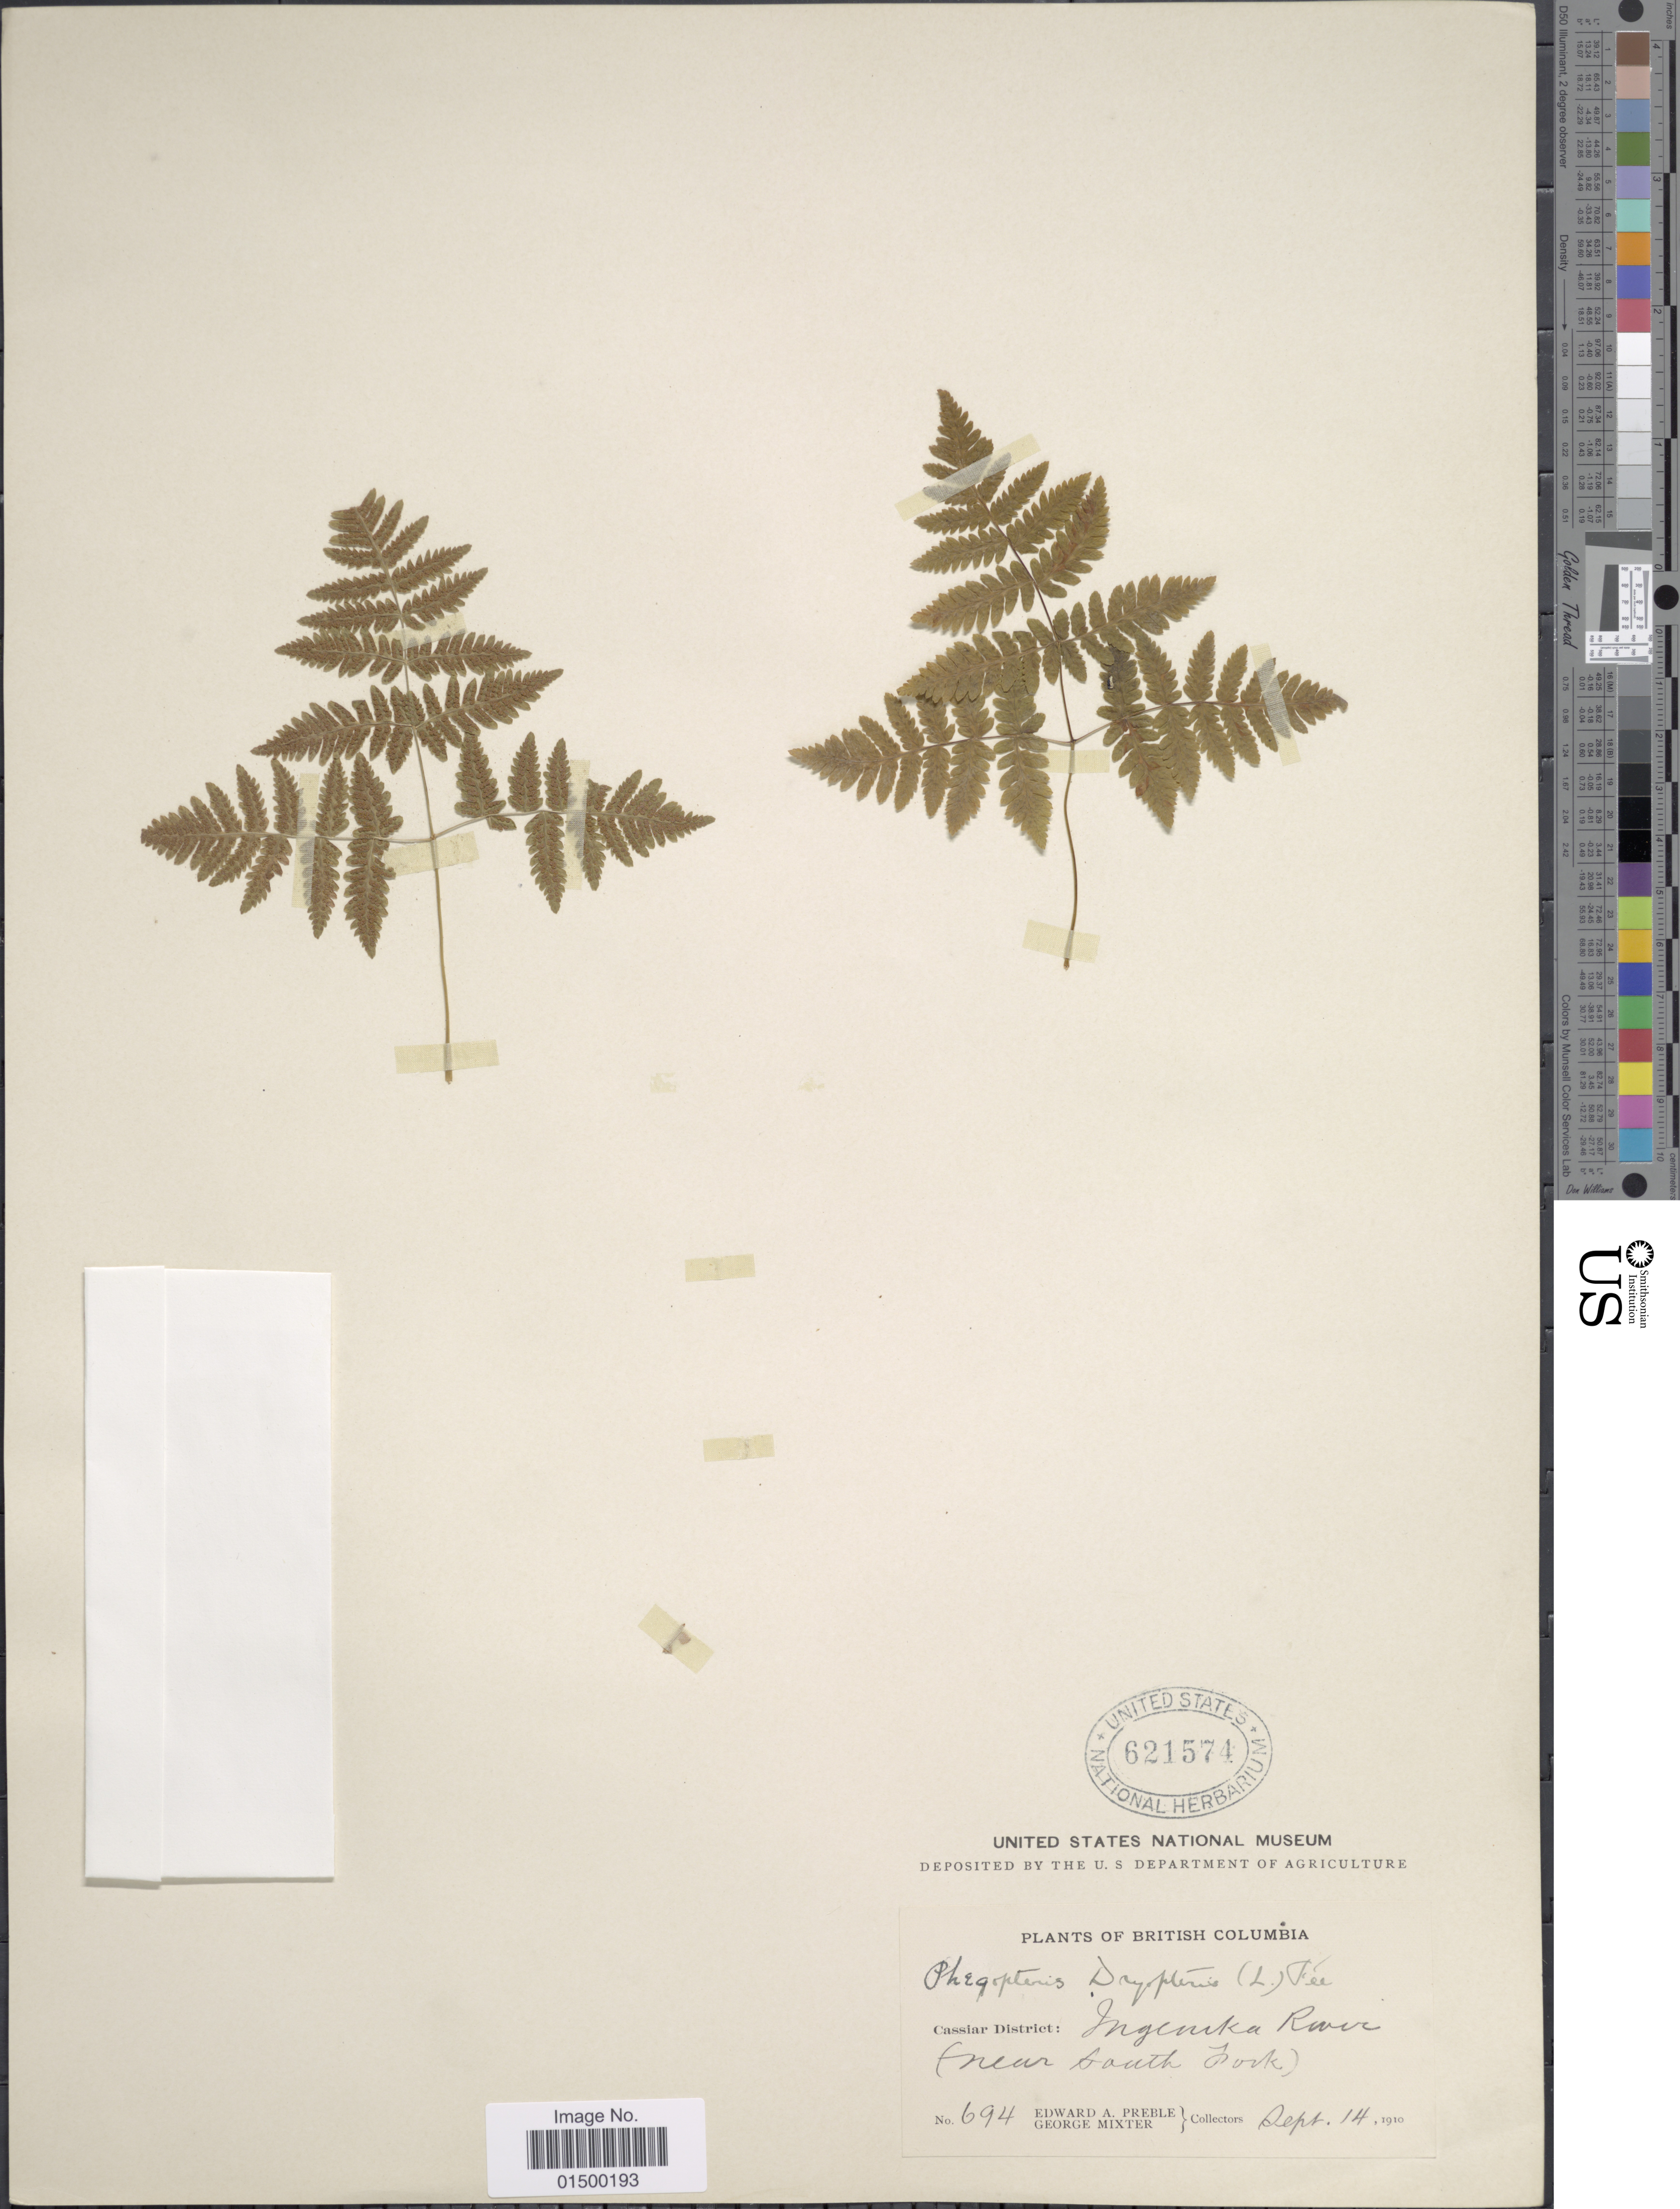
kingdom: Plantae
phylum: Tracheophyta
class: Polypodiopsida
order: Polypodiales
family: Cystopteridaceae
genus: Gymnocarpium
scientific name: Gymnocarpium disjunctum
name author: (Rupr.) Ching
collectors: A. Preble & G. Mixter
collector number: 694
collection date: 1910-09-14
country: Canada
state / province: British Columbia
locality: Cassiar District: Ingenika River (near South Fork).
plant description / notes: Precise locality edit: Corrected "South Park" to "South Fork".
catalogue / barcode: US 621574